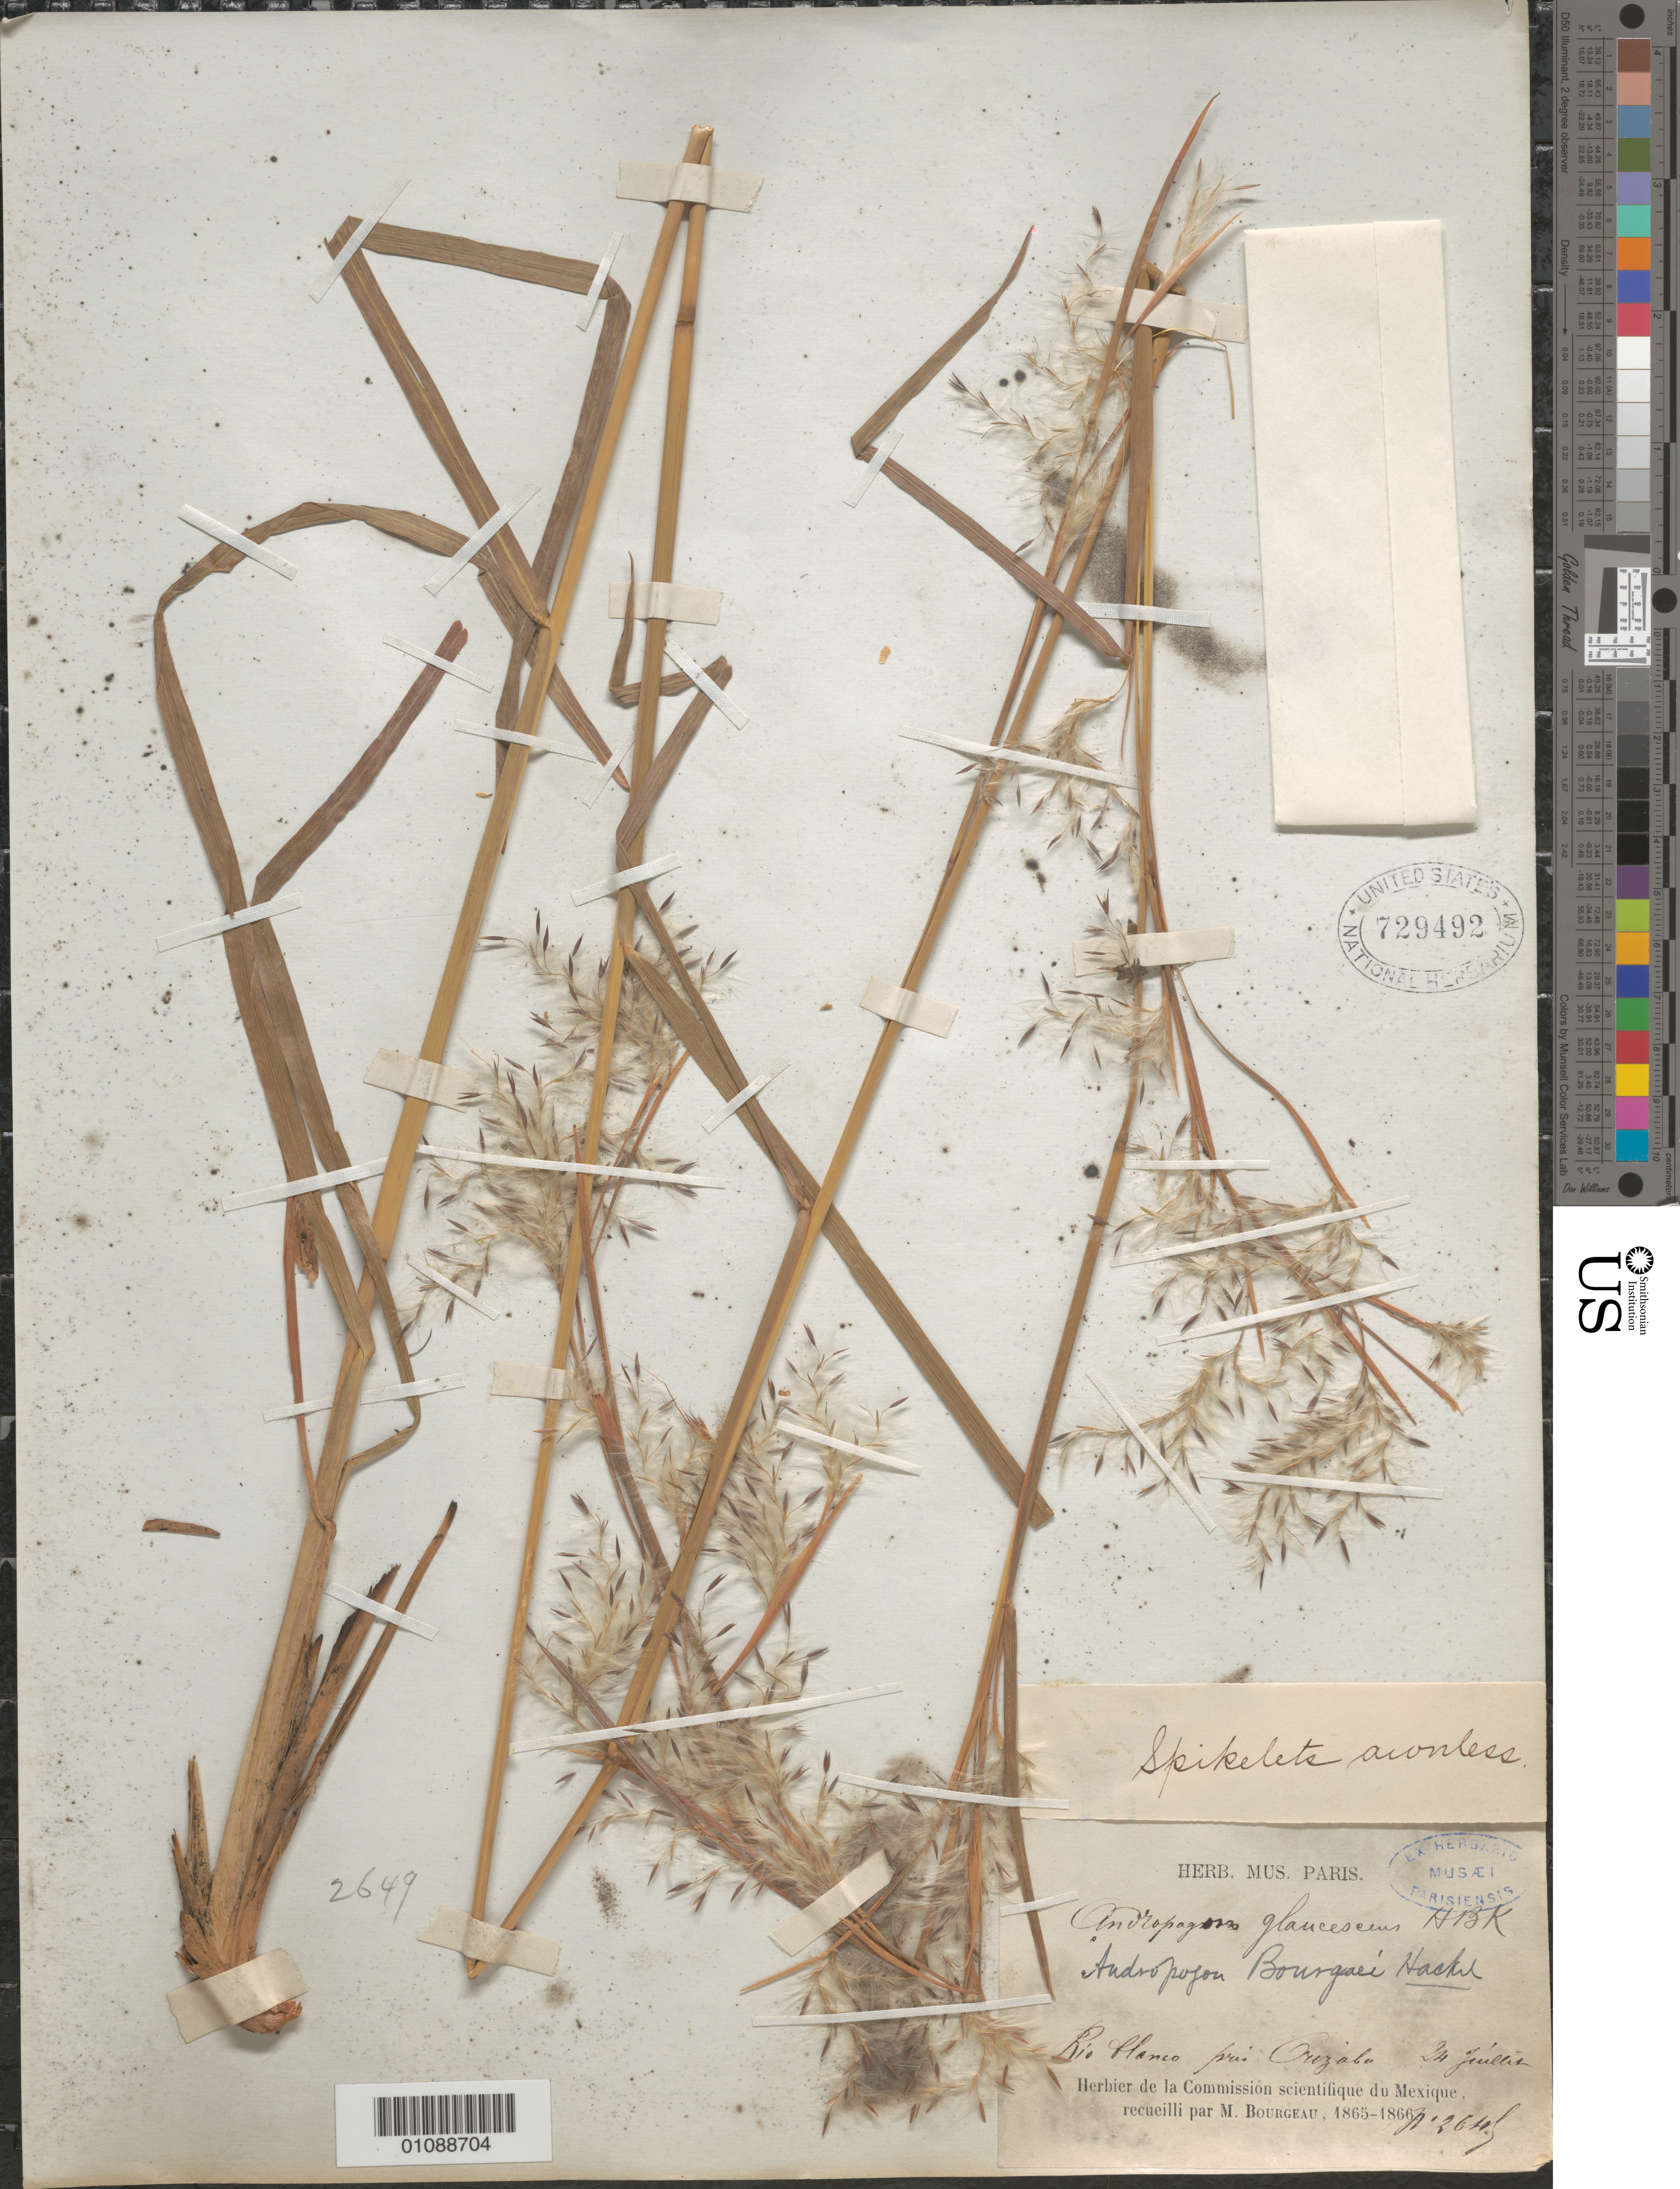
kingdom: Plantae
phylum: Tracheophyta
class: Liliopsida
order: Poales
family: Poaceae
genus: Andropogon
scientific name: Andropogon bourgaei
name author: Hack.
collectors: M. Bourgeau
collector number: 2649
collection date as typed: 1865 to -- --- 1866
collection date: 1865/1866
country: Mexico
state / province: Veracruz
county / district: Orizaba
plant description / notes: If this specimen is Bourgeau 2645 (currently recorded as 2649), then it is a syntype of Andropogon bourgaei Hack.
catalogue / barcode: US 729492